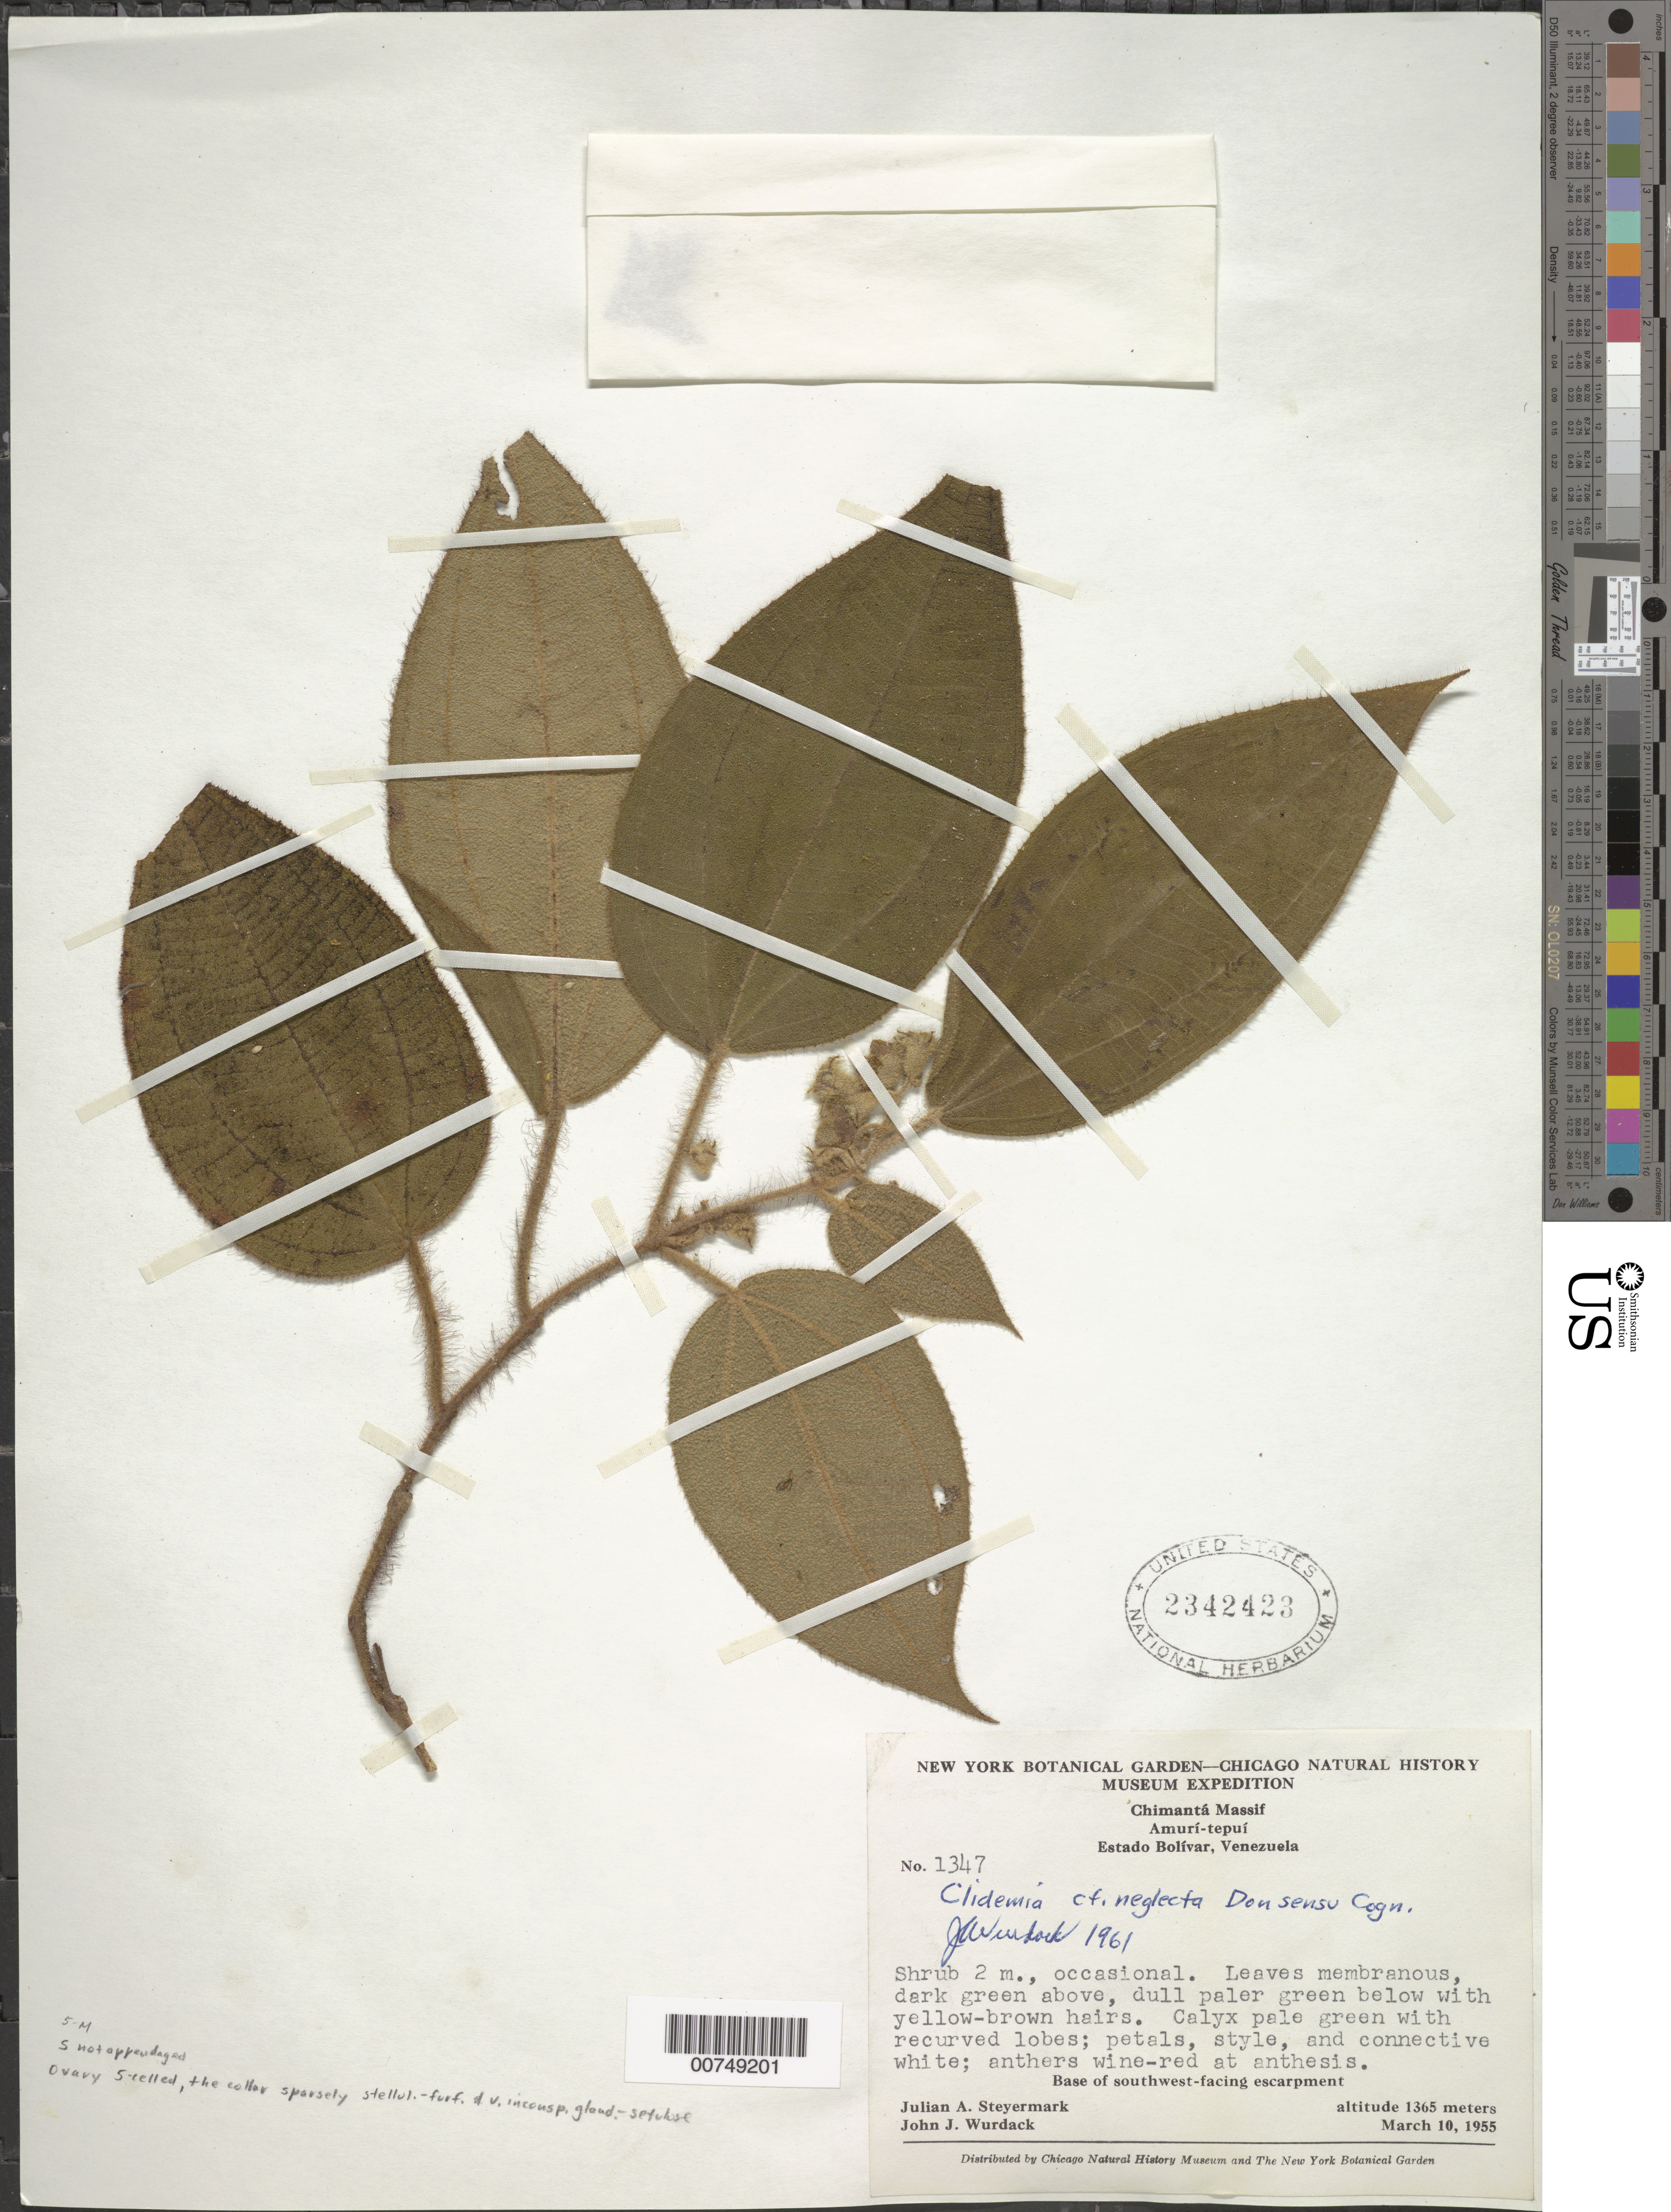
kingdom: Plantae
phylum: Tracheophyta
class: Magnoliopsida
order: Myrtales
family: Melastomataceae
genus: Clidemia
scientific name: Clidemia neglecta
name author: D. Don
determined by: Wurdack, John J., (US), US (UNITED STATES)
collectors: J. Steyermark & J. J. Wurdack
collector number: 55 1347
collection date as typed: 10-Mar-55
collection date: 1955-03-10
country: Venezuela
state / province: Bolívar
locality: Chimantá Massif, Amurí-tepuí; base of SW facing escarpment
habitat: Base of SW-facing escarpment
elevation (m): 1365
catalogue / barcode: US 2342423